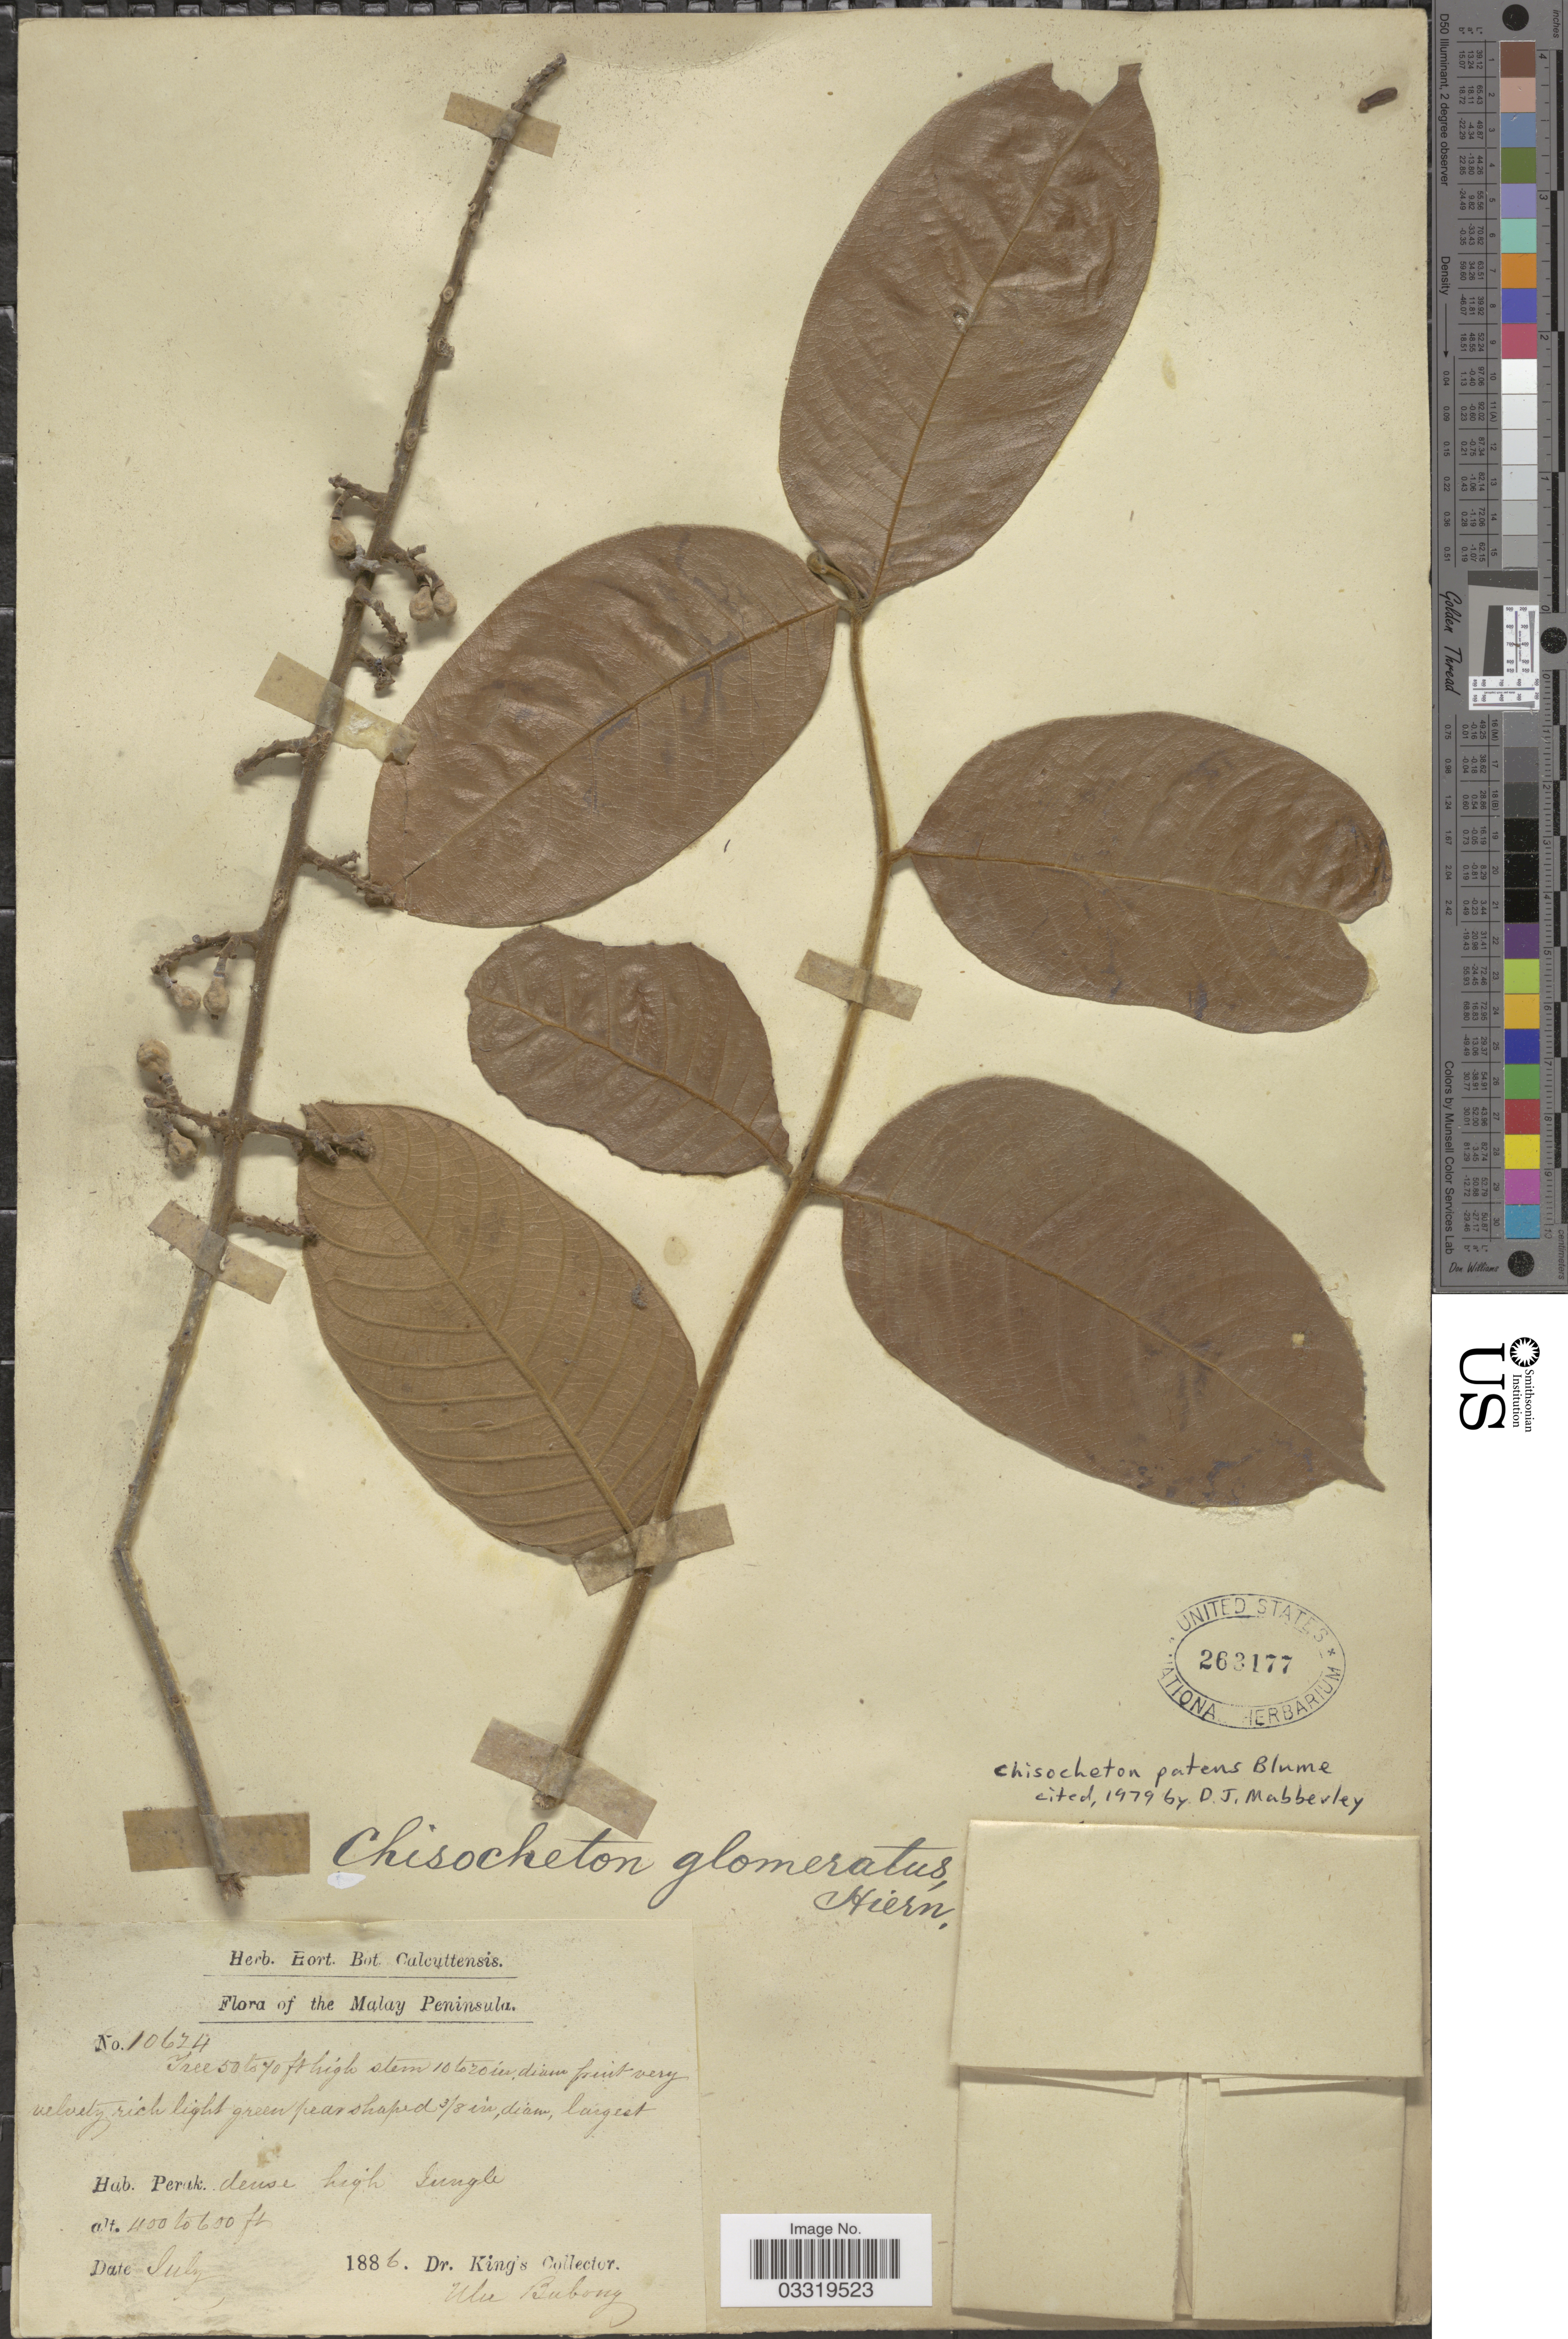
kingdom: Plantae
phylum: Tracheophyta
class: Magnoliopsida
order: Sapindales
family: Meliaceae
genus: Chisocheton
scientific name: Chisocheton patens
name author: Blume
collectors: Dr. King's collector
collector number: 10624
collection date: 1886-07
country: Malaysia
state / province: Perak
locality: Malay Peninsula.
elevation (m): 122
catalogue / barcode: US 263177